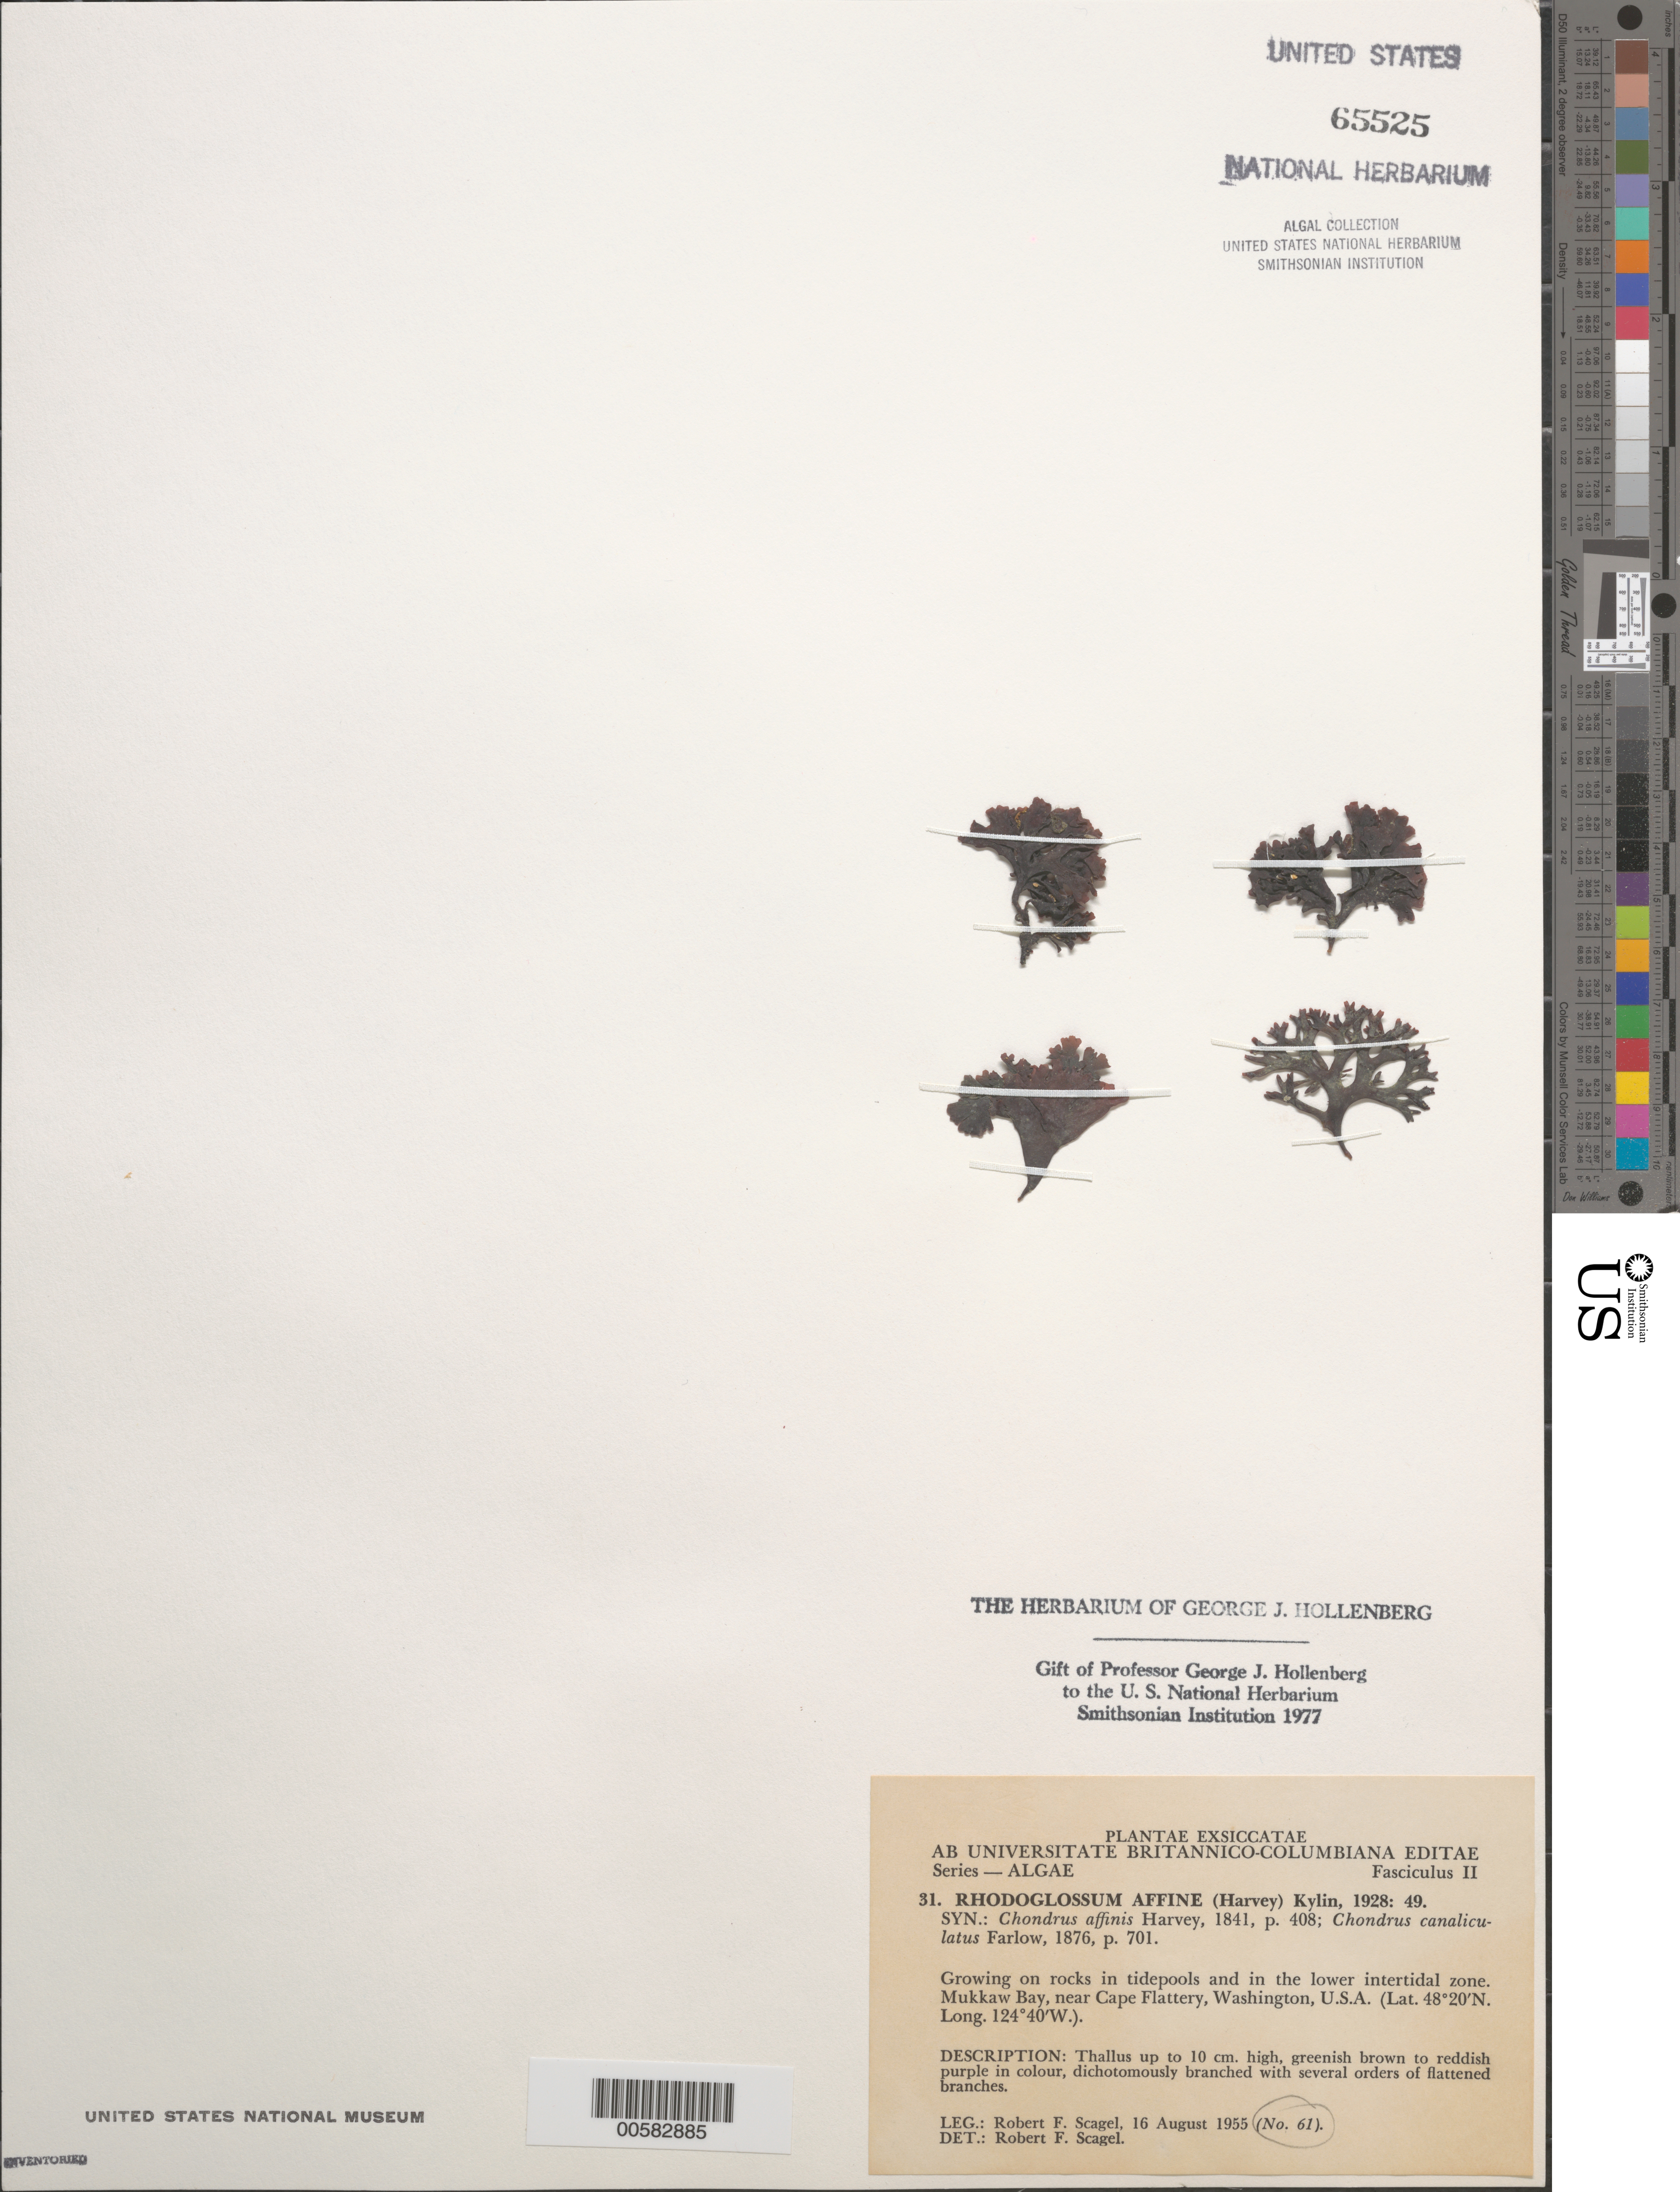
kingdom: Plantae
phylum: Rhodophyta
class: Florideophyceae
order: Gigartinales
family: Gigartinaceae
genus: Mazzaella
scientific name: Mazzaella affinis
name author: (Harvey) Fredericq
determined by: Algae name updating Project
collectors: R. F. Scagel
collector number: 61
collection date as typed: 16 Aug 1955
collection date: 1955-08-16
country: United States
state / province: Washington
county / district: Clallam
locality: Mukkaw Bay, near Cape Flattery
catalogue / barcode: US 65525